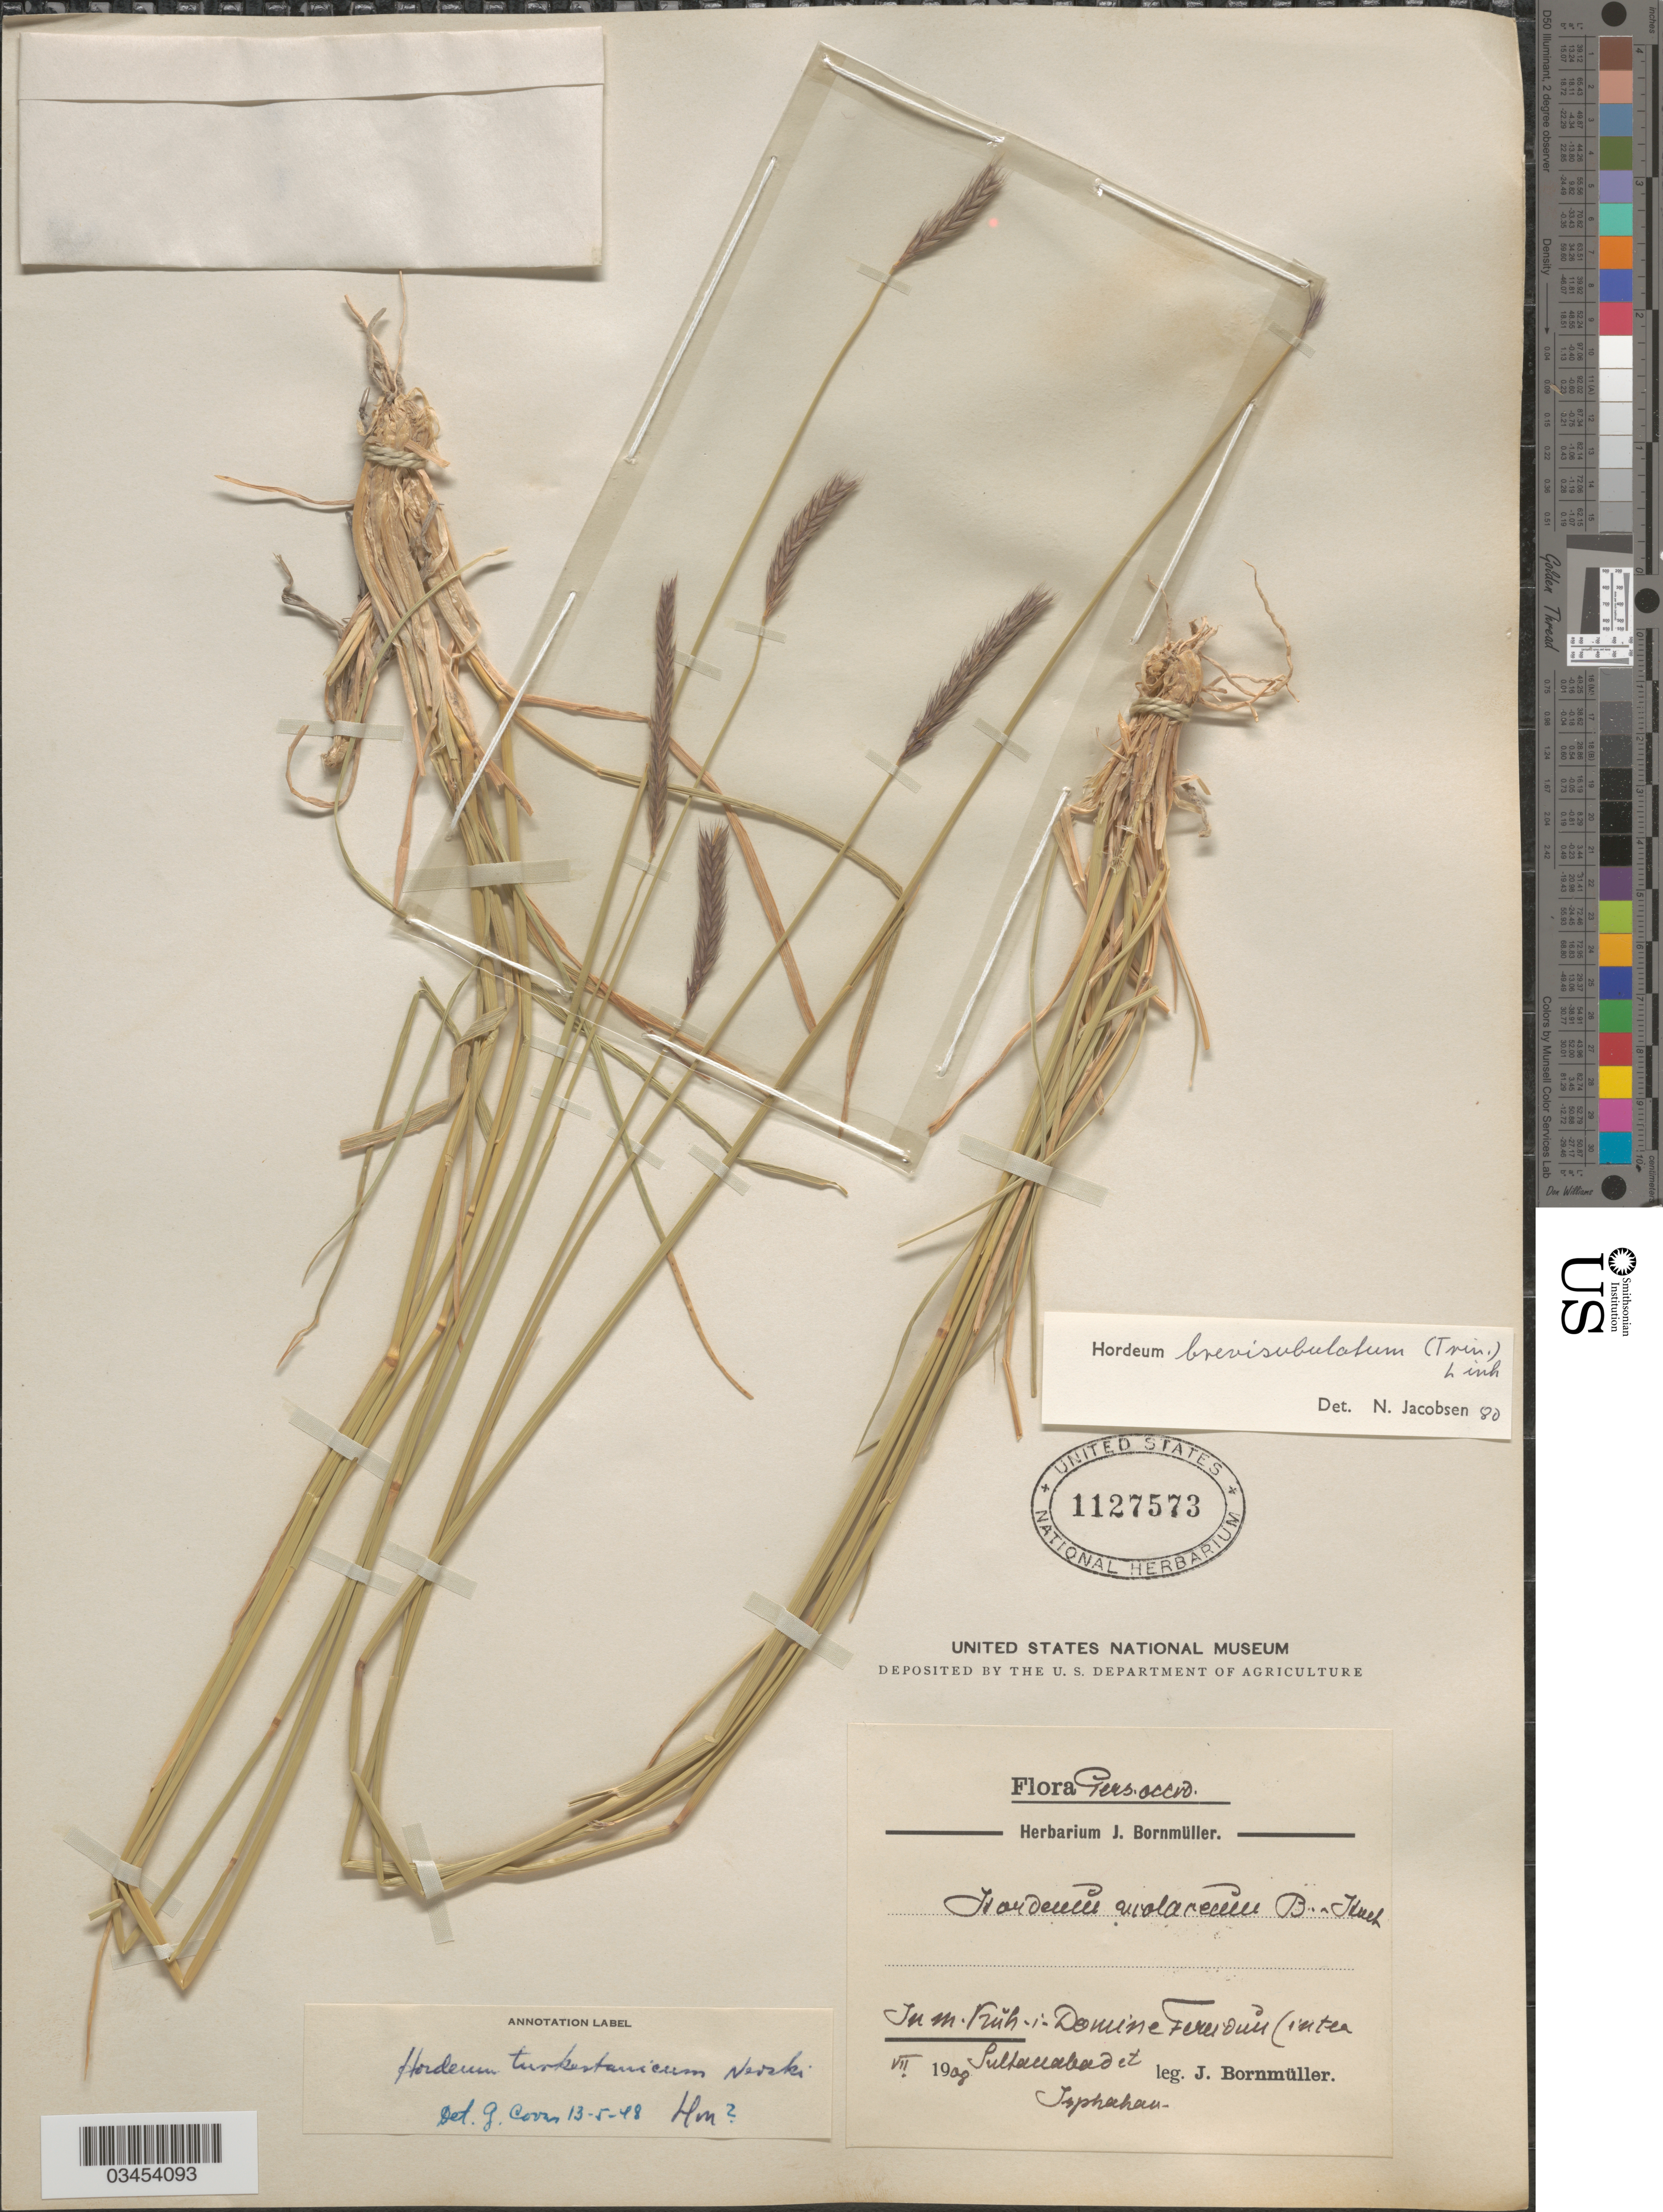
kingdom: Plantae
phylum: Tracheophyta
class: Liliopsida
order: Poales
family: Poaceae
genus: Hordeum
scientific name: Hordeum brevisubulatum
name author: (Trin.) Link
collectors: J. Bornmüller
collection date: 1908-07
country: Iran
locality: Pers. occid. In m. Kůh-i-Domine Ferridun (inter Sultanabad et Isphahan.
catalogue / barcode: US 1127573